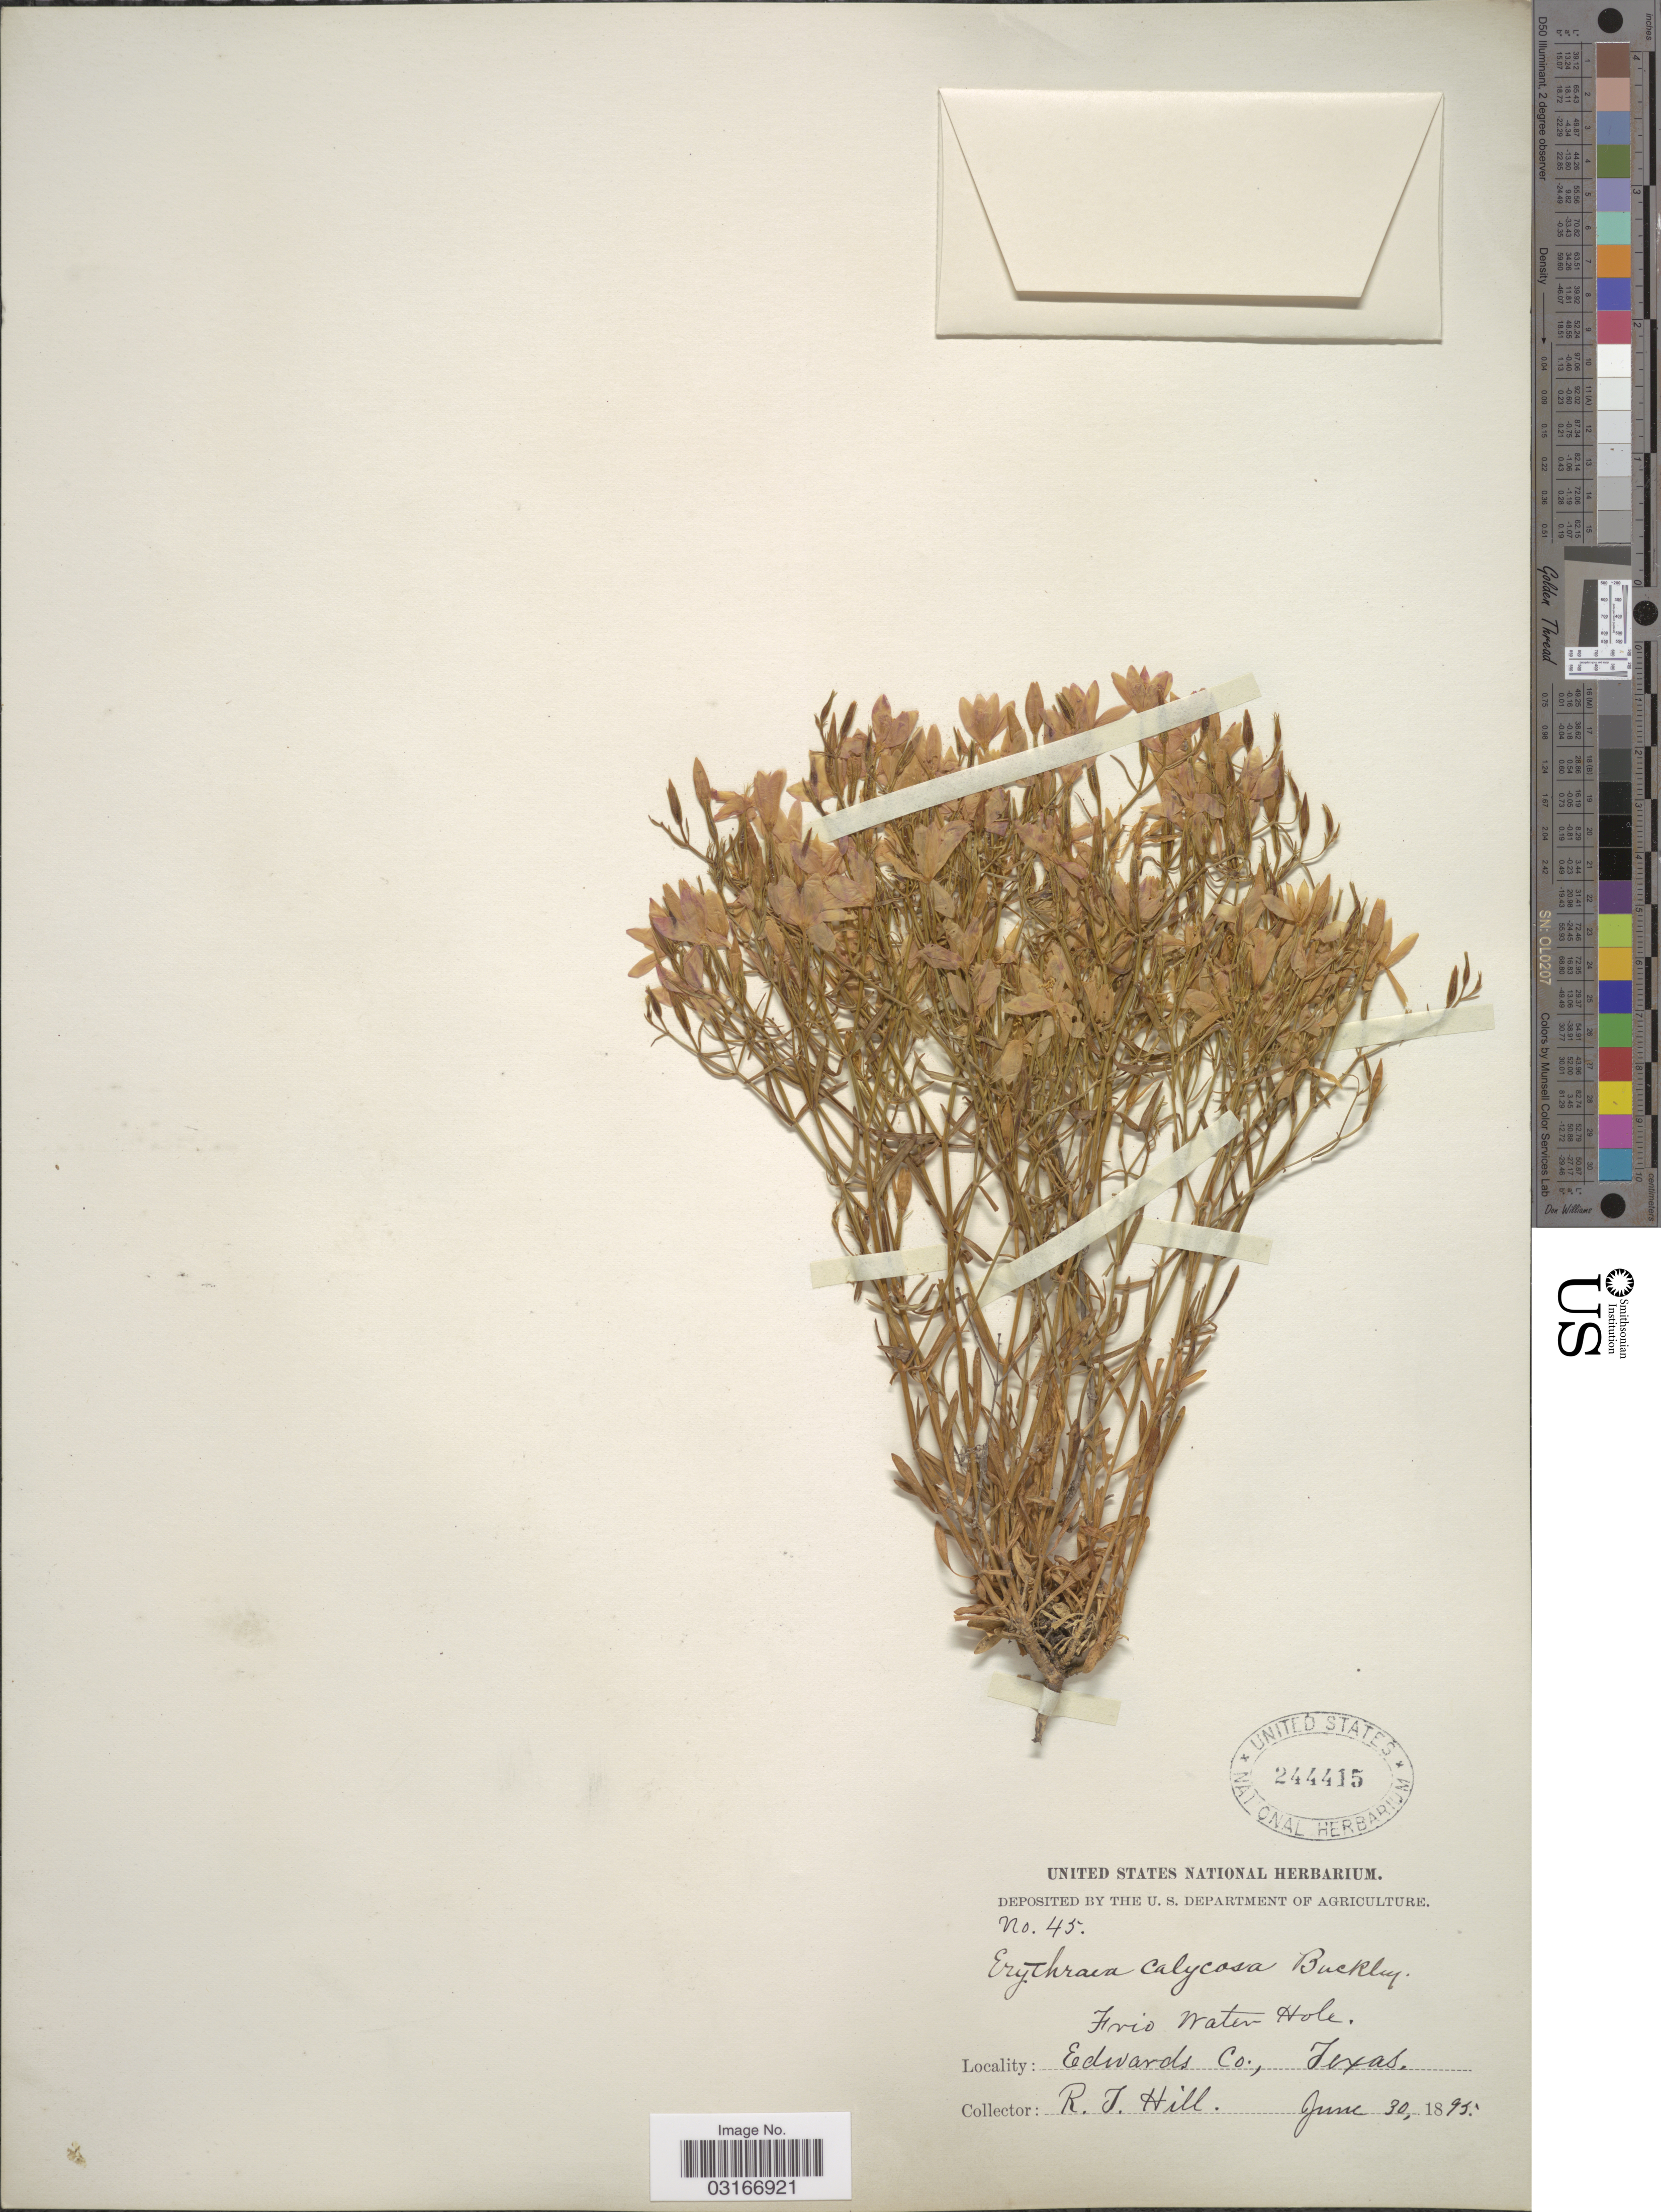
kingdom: Plantae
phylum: Tracheophyta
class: Magnoliopsida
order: Gentianales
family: Gentianaceae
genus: Centaurium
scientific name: Centaurium beyrichii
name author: (Torr.) B.L. Rob.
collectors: R. Hill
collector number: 45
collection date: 1895-06-30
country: United States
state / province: Texas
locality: Frio Water Hole. Edwards Co.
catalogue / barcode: US 244415